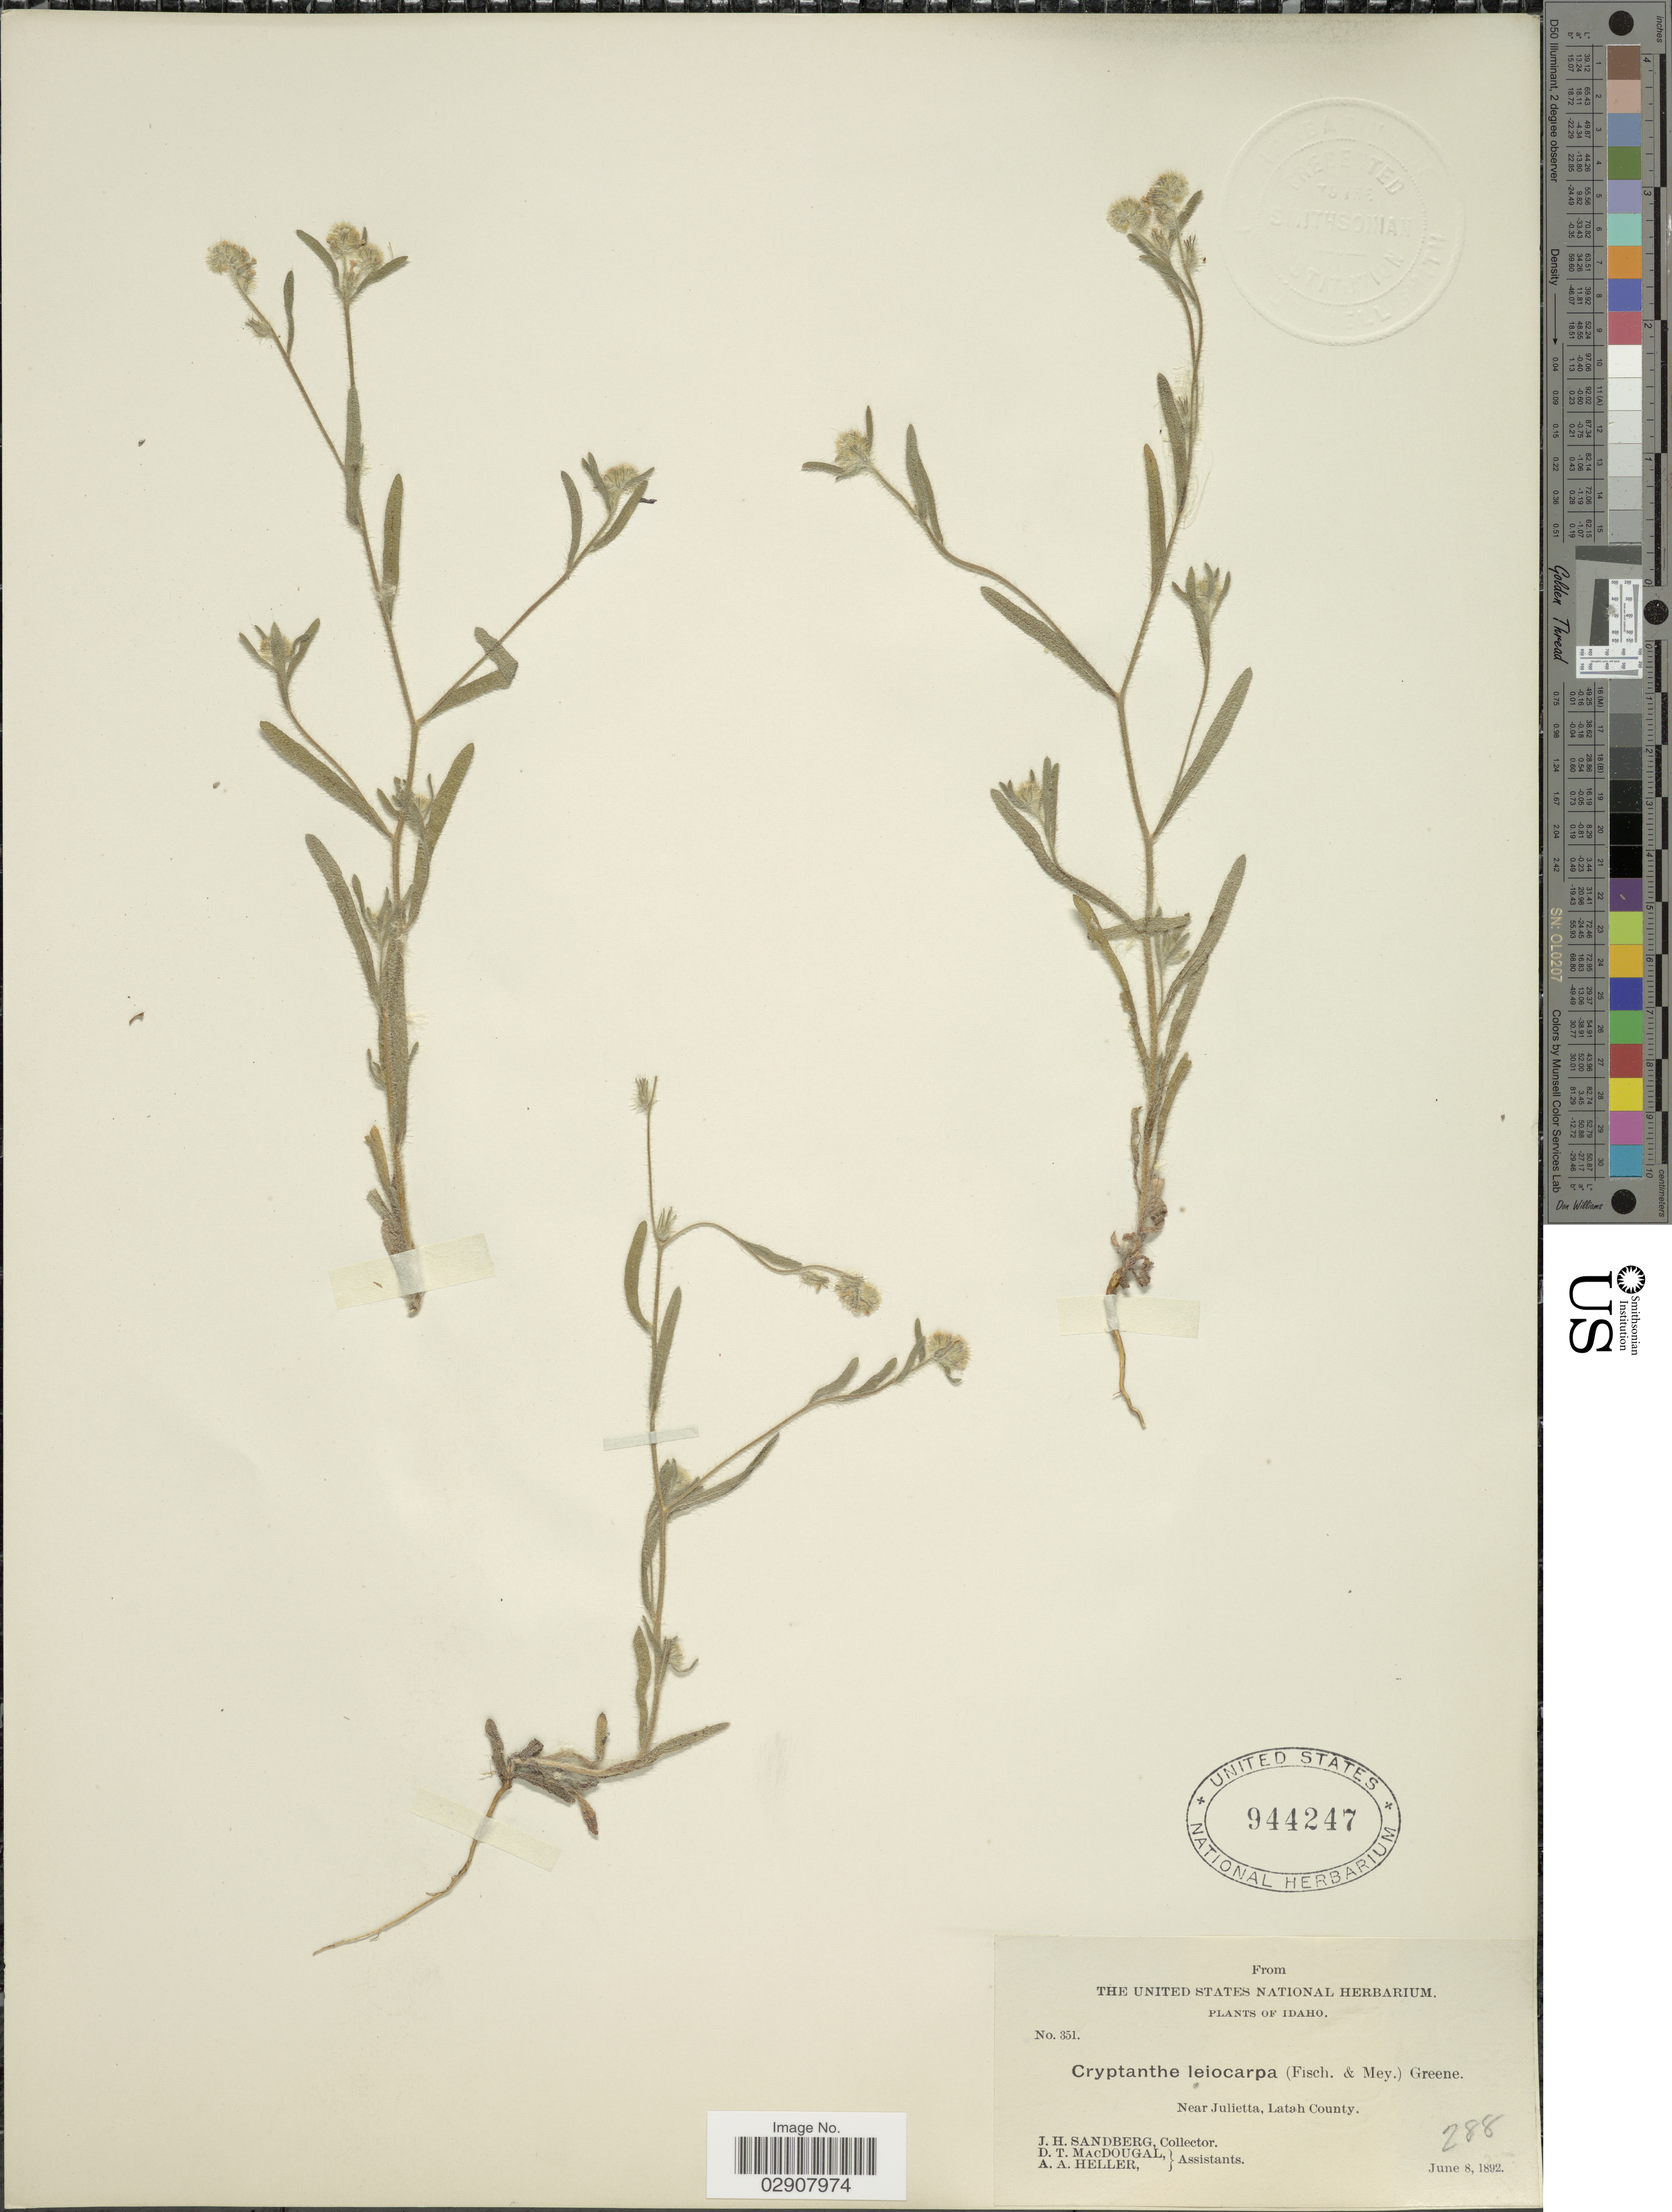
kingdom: Plantae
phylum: Tracheophyta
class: Magnoliopsida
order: Boraginales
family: Boraginaceae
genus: Cryptantha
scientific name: Cryptantha leiocarpa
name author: (Fisch. & C.A. Mey.) Greene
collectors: J. H. Sandberg, D. T. MacDougal & A. A. Heller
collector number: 351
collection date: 1892-06-08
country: United States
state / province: Idaho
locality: Near Julietta, Latah County.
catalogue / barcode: US 944247